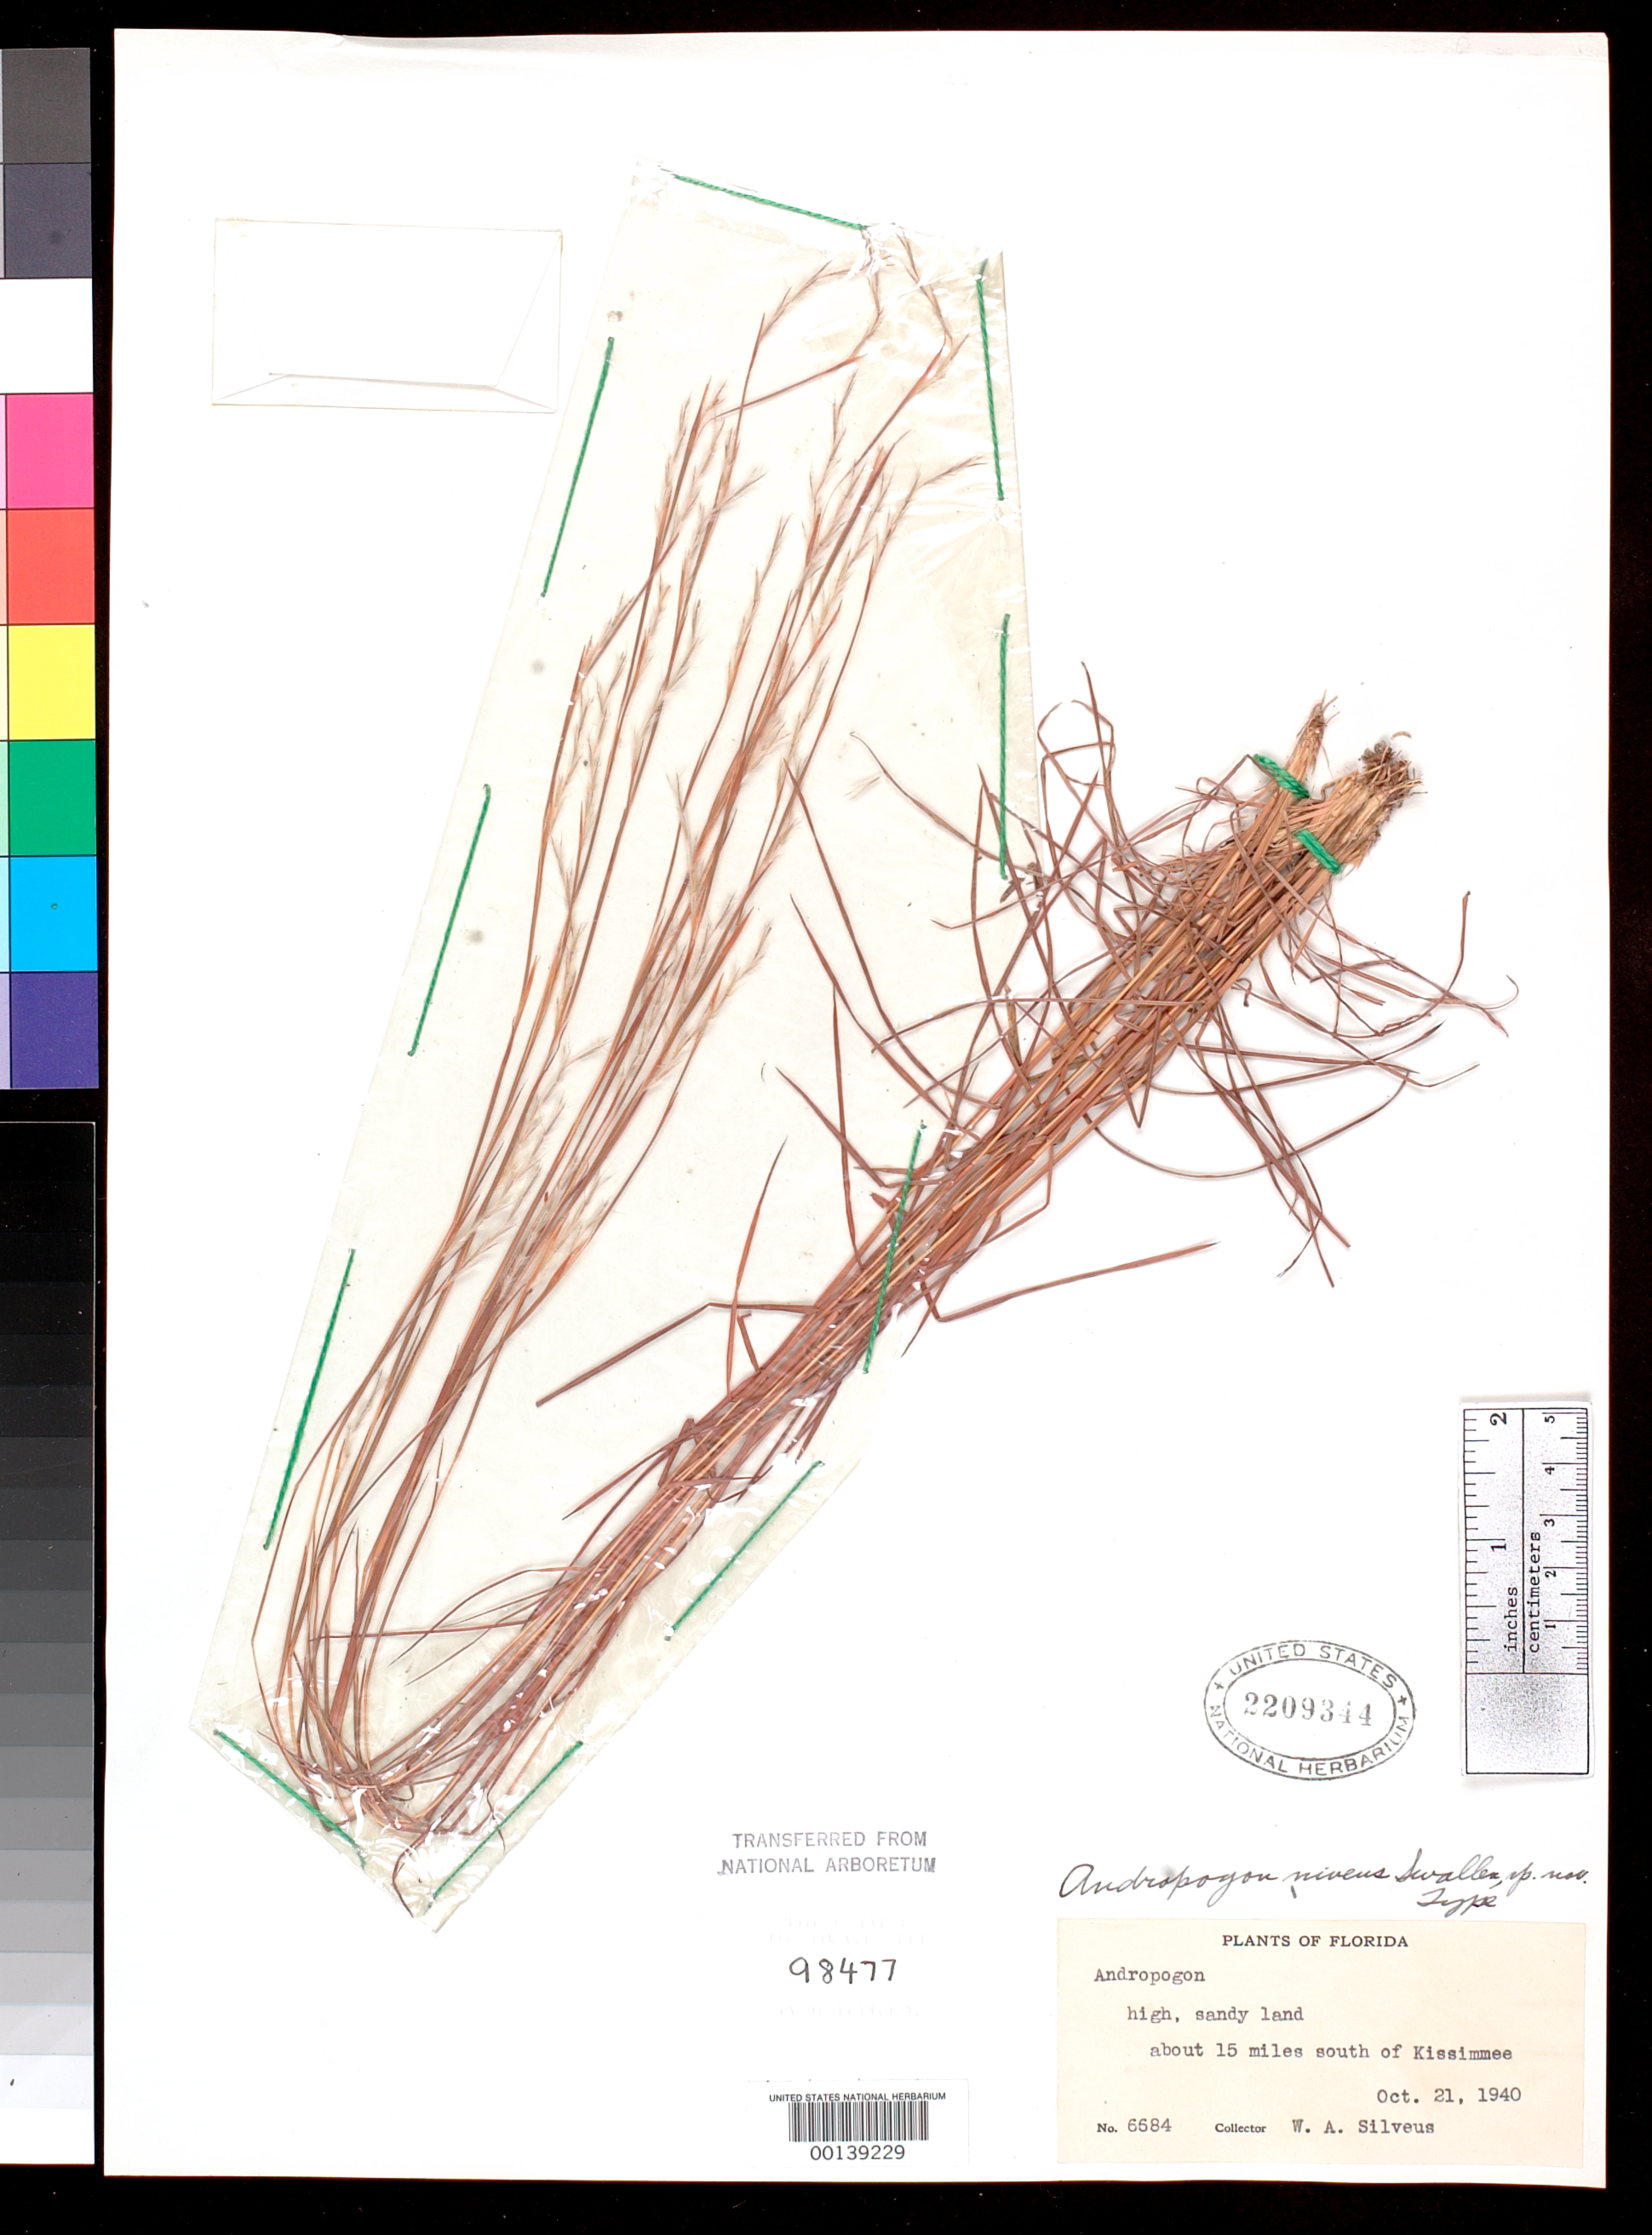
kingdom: Plantae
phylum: Tracheophyta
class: Liliopsida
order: Poales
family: Poaceae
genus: Andropogon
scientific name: Andropogon niveus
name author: Swallen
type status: Holotype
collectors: W. Silveus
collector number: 6684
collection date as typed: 21 Oct 1940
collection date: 1940-10-21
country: United States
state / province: Florida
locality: About 15 mi S of Kissimmee.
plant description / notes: Specimen ex U.S. National Arboretum, no. 98477.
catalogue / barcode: US 2209344